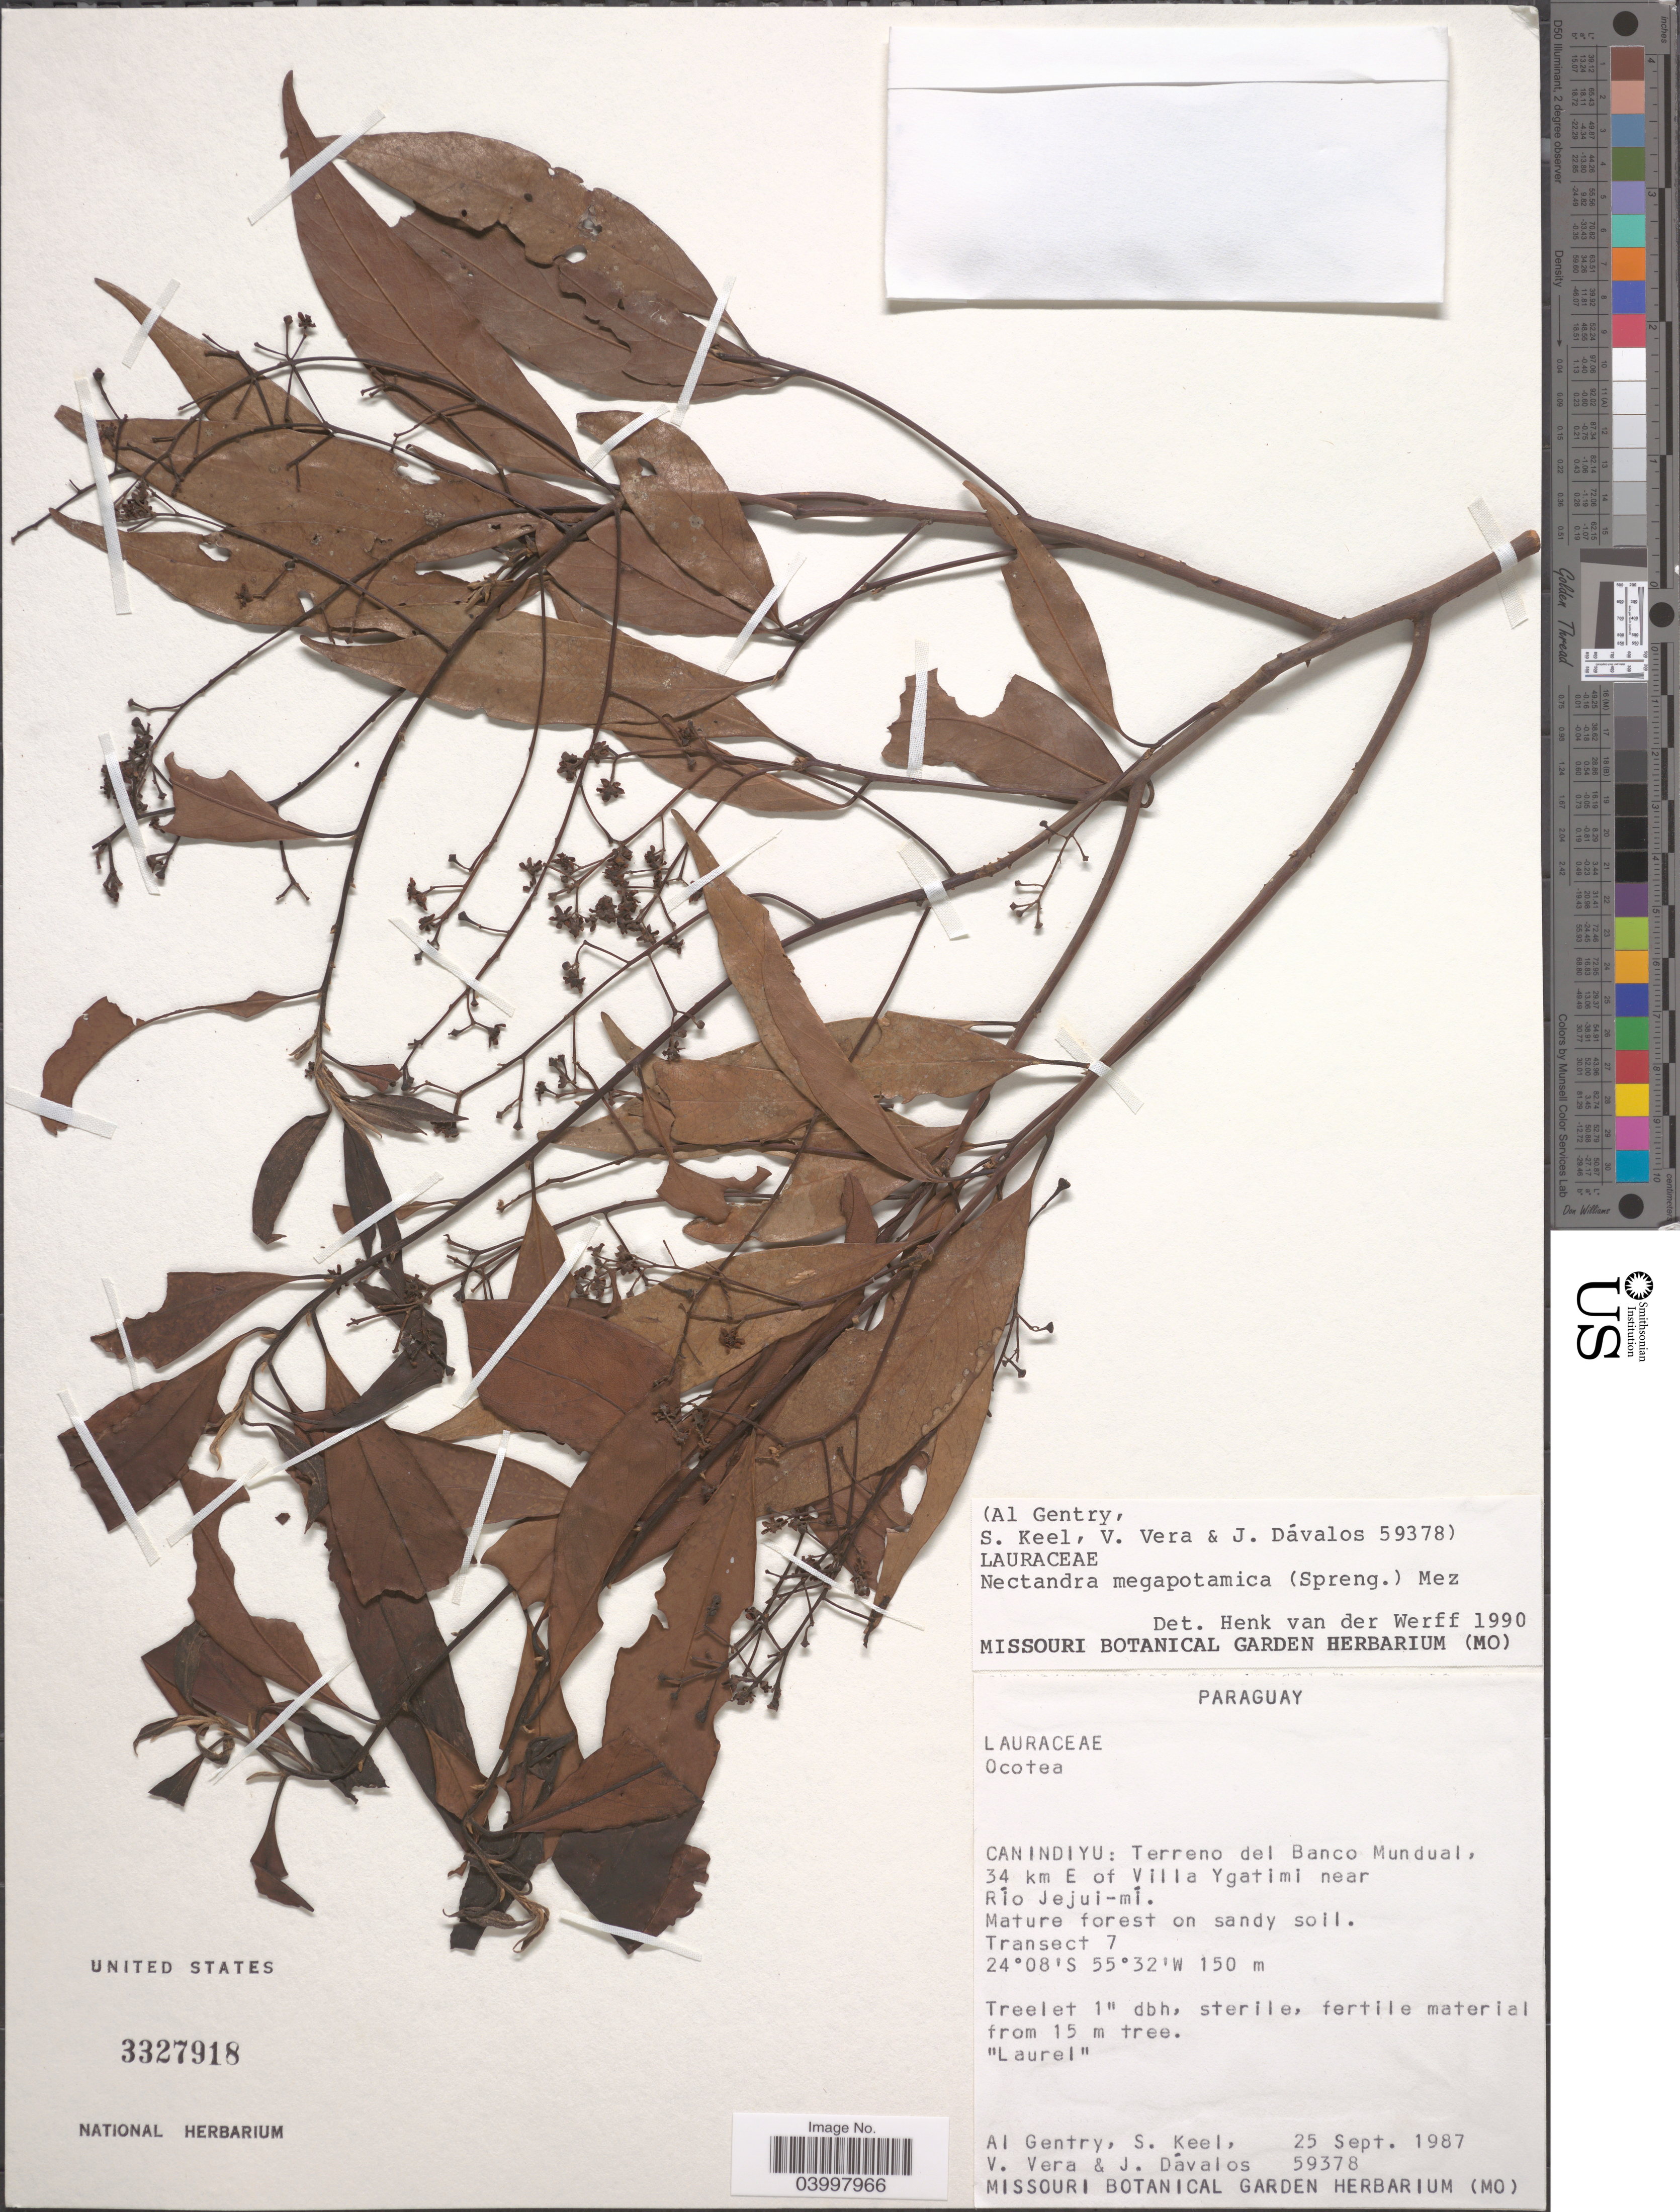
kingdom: Plantae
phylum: Tracheophyta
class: Magnoliopsida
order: Laurales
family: Lauraceae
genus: Nectandra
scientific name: Nectandra megapotamica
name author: Mez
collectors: A. H. Gentry, S. Keel, V. Vera & J. Dávalos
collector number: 59378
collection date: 1987-09-25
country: Paraguay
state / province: Canindeyu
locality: Canindiyu: Terreno del Banco Mundual, 34 km E of Villa Ygatimi near Río Jejui-mí. Mature forest on sandy soil. Transect 7.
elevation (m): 150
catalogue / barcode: US 3327918